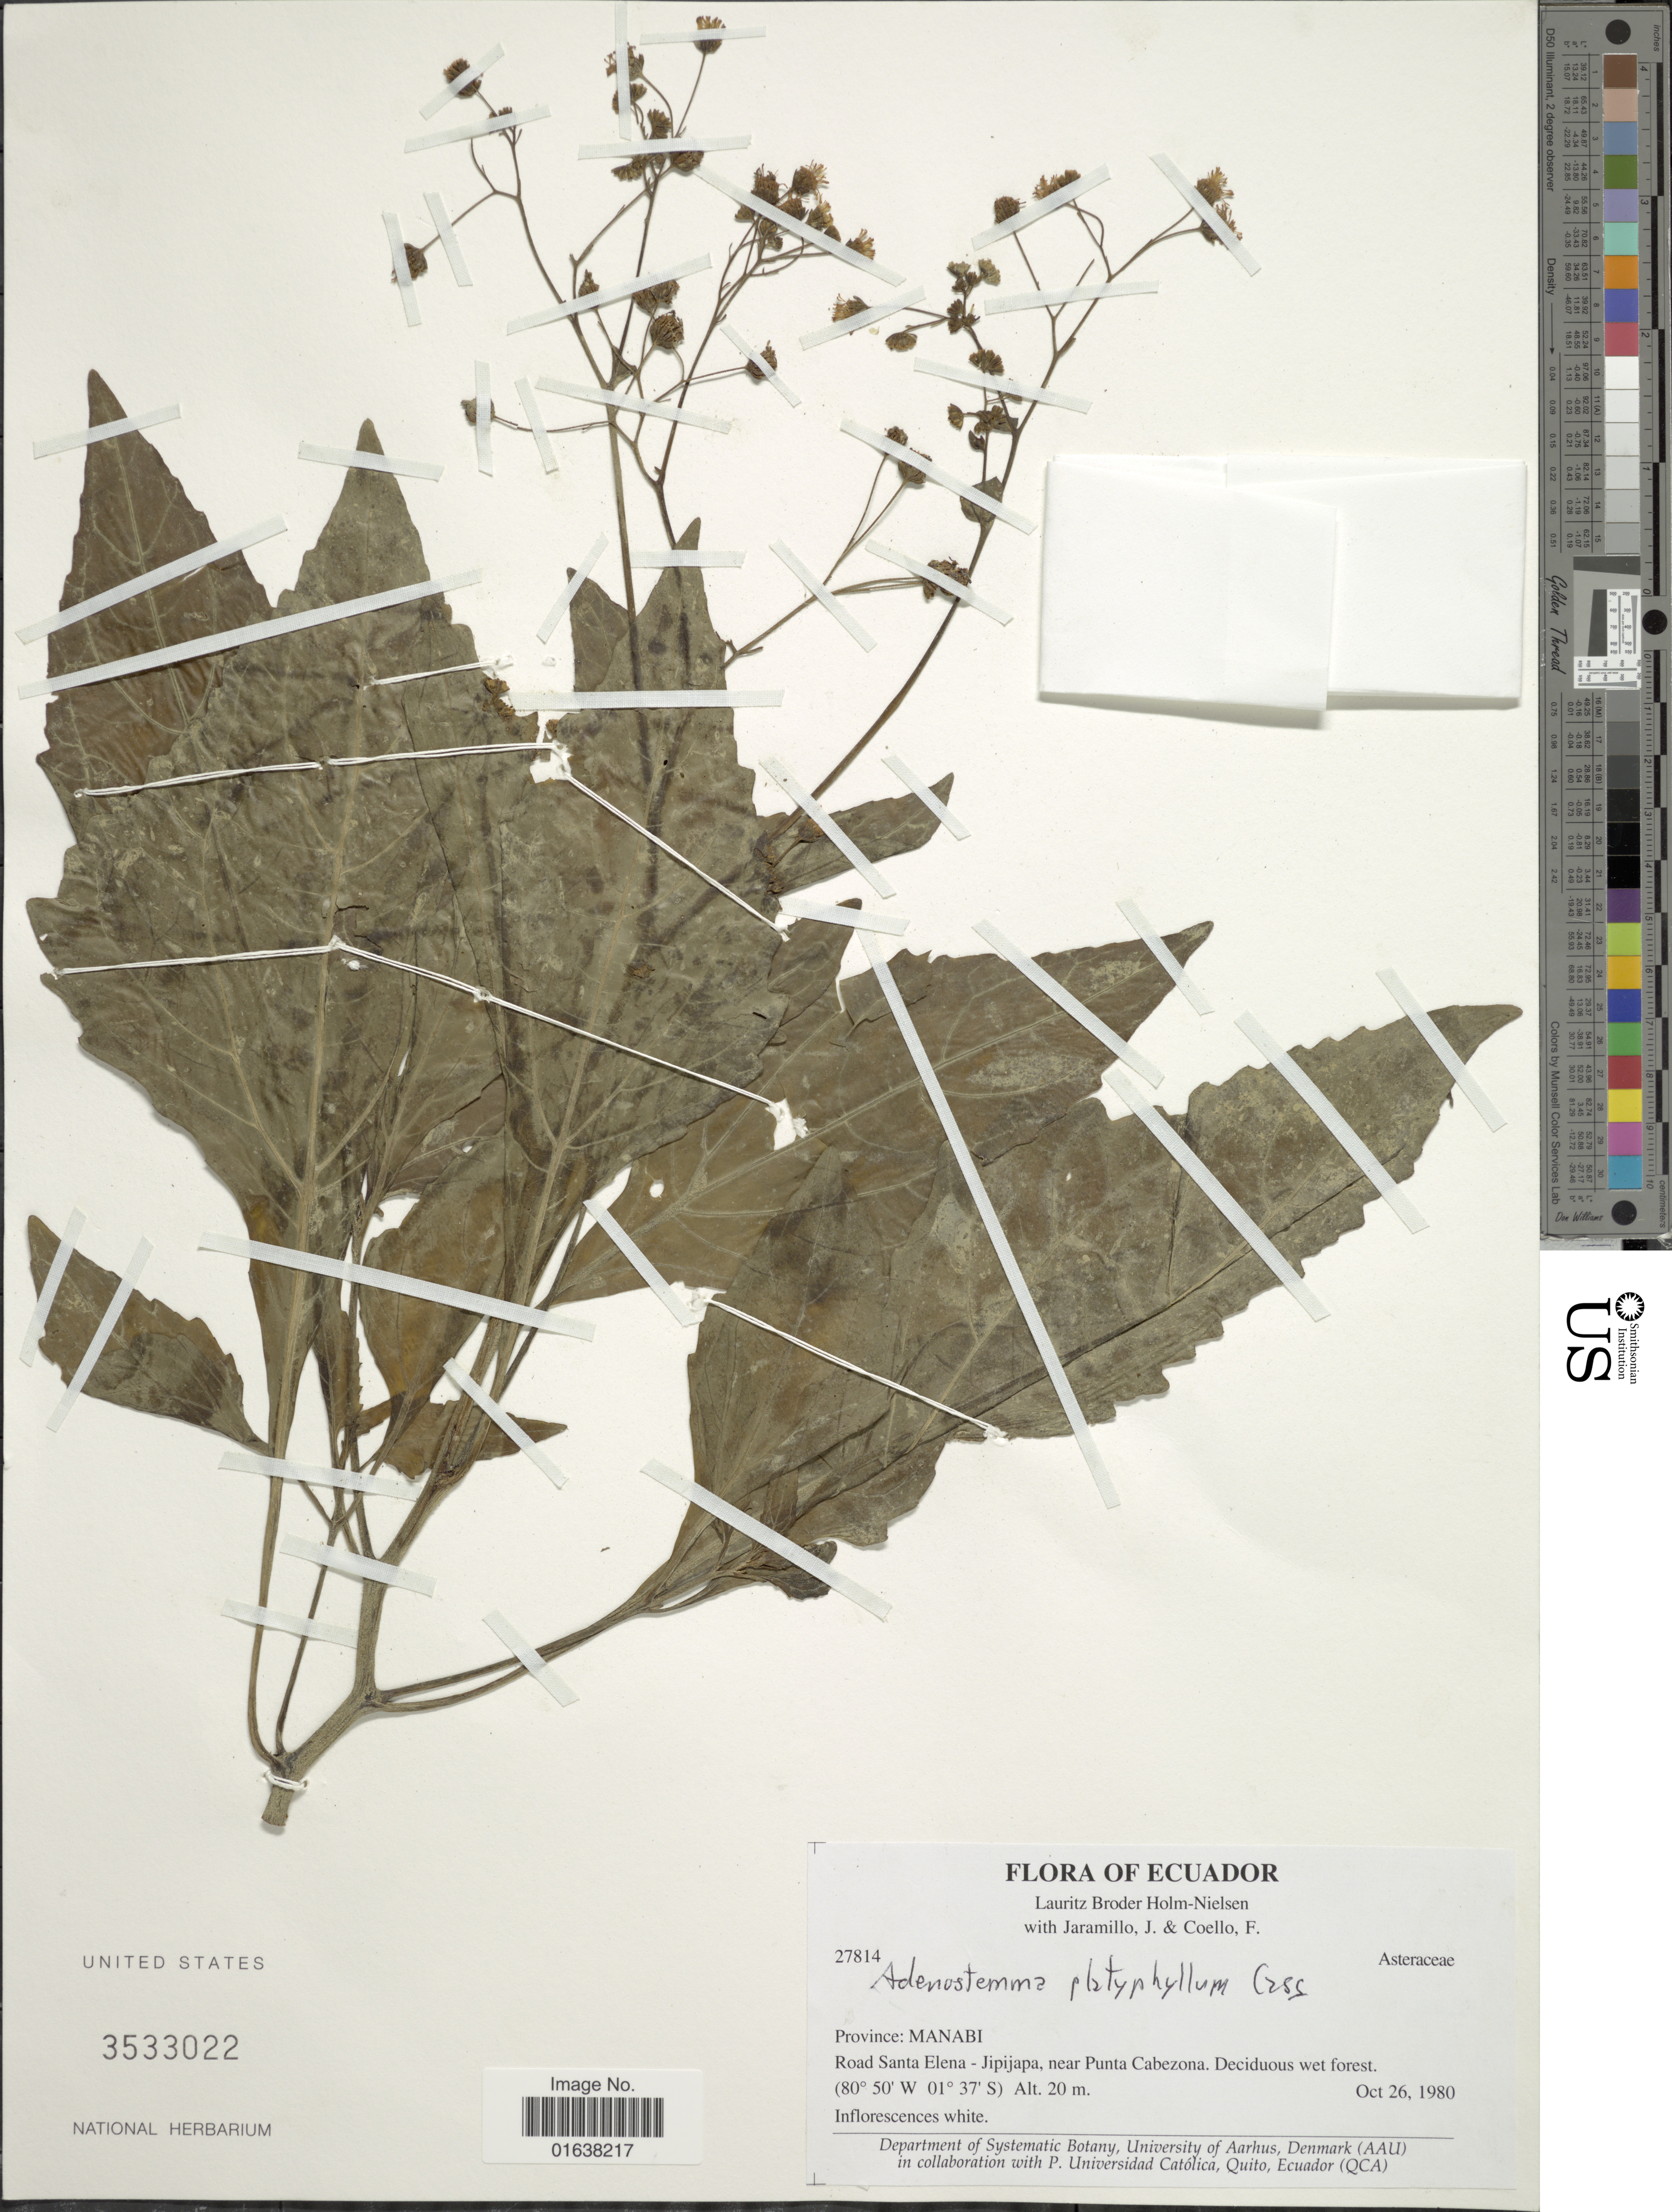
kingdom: Plantae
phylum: Tracheophyta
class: Magnoliopsida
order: Asterales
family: Asteraceae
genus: Adenostemma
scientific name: Adenostemma platyphyllum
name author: Cass.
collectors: L. B. Holm-Nielsen, J. Jaramillo & F. Coello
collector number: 27814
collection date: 1980-10-26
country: Ecuador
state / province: Manabí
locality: Road Santa Elena - Jipijapa, near Punta Cabezona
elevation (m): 20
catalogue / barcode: US 3533022